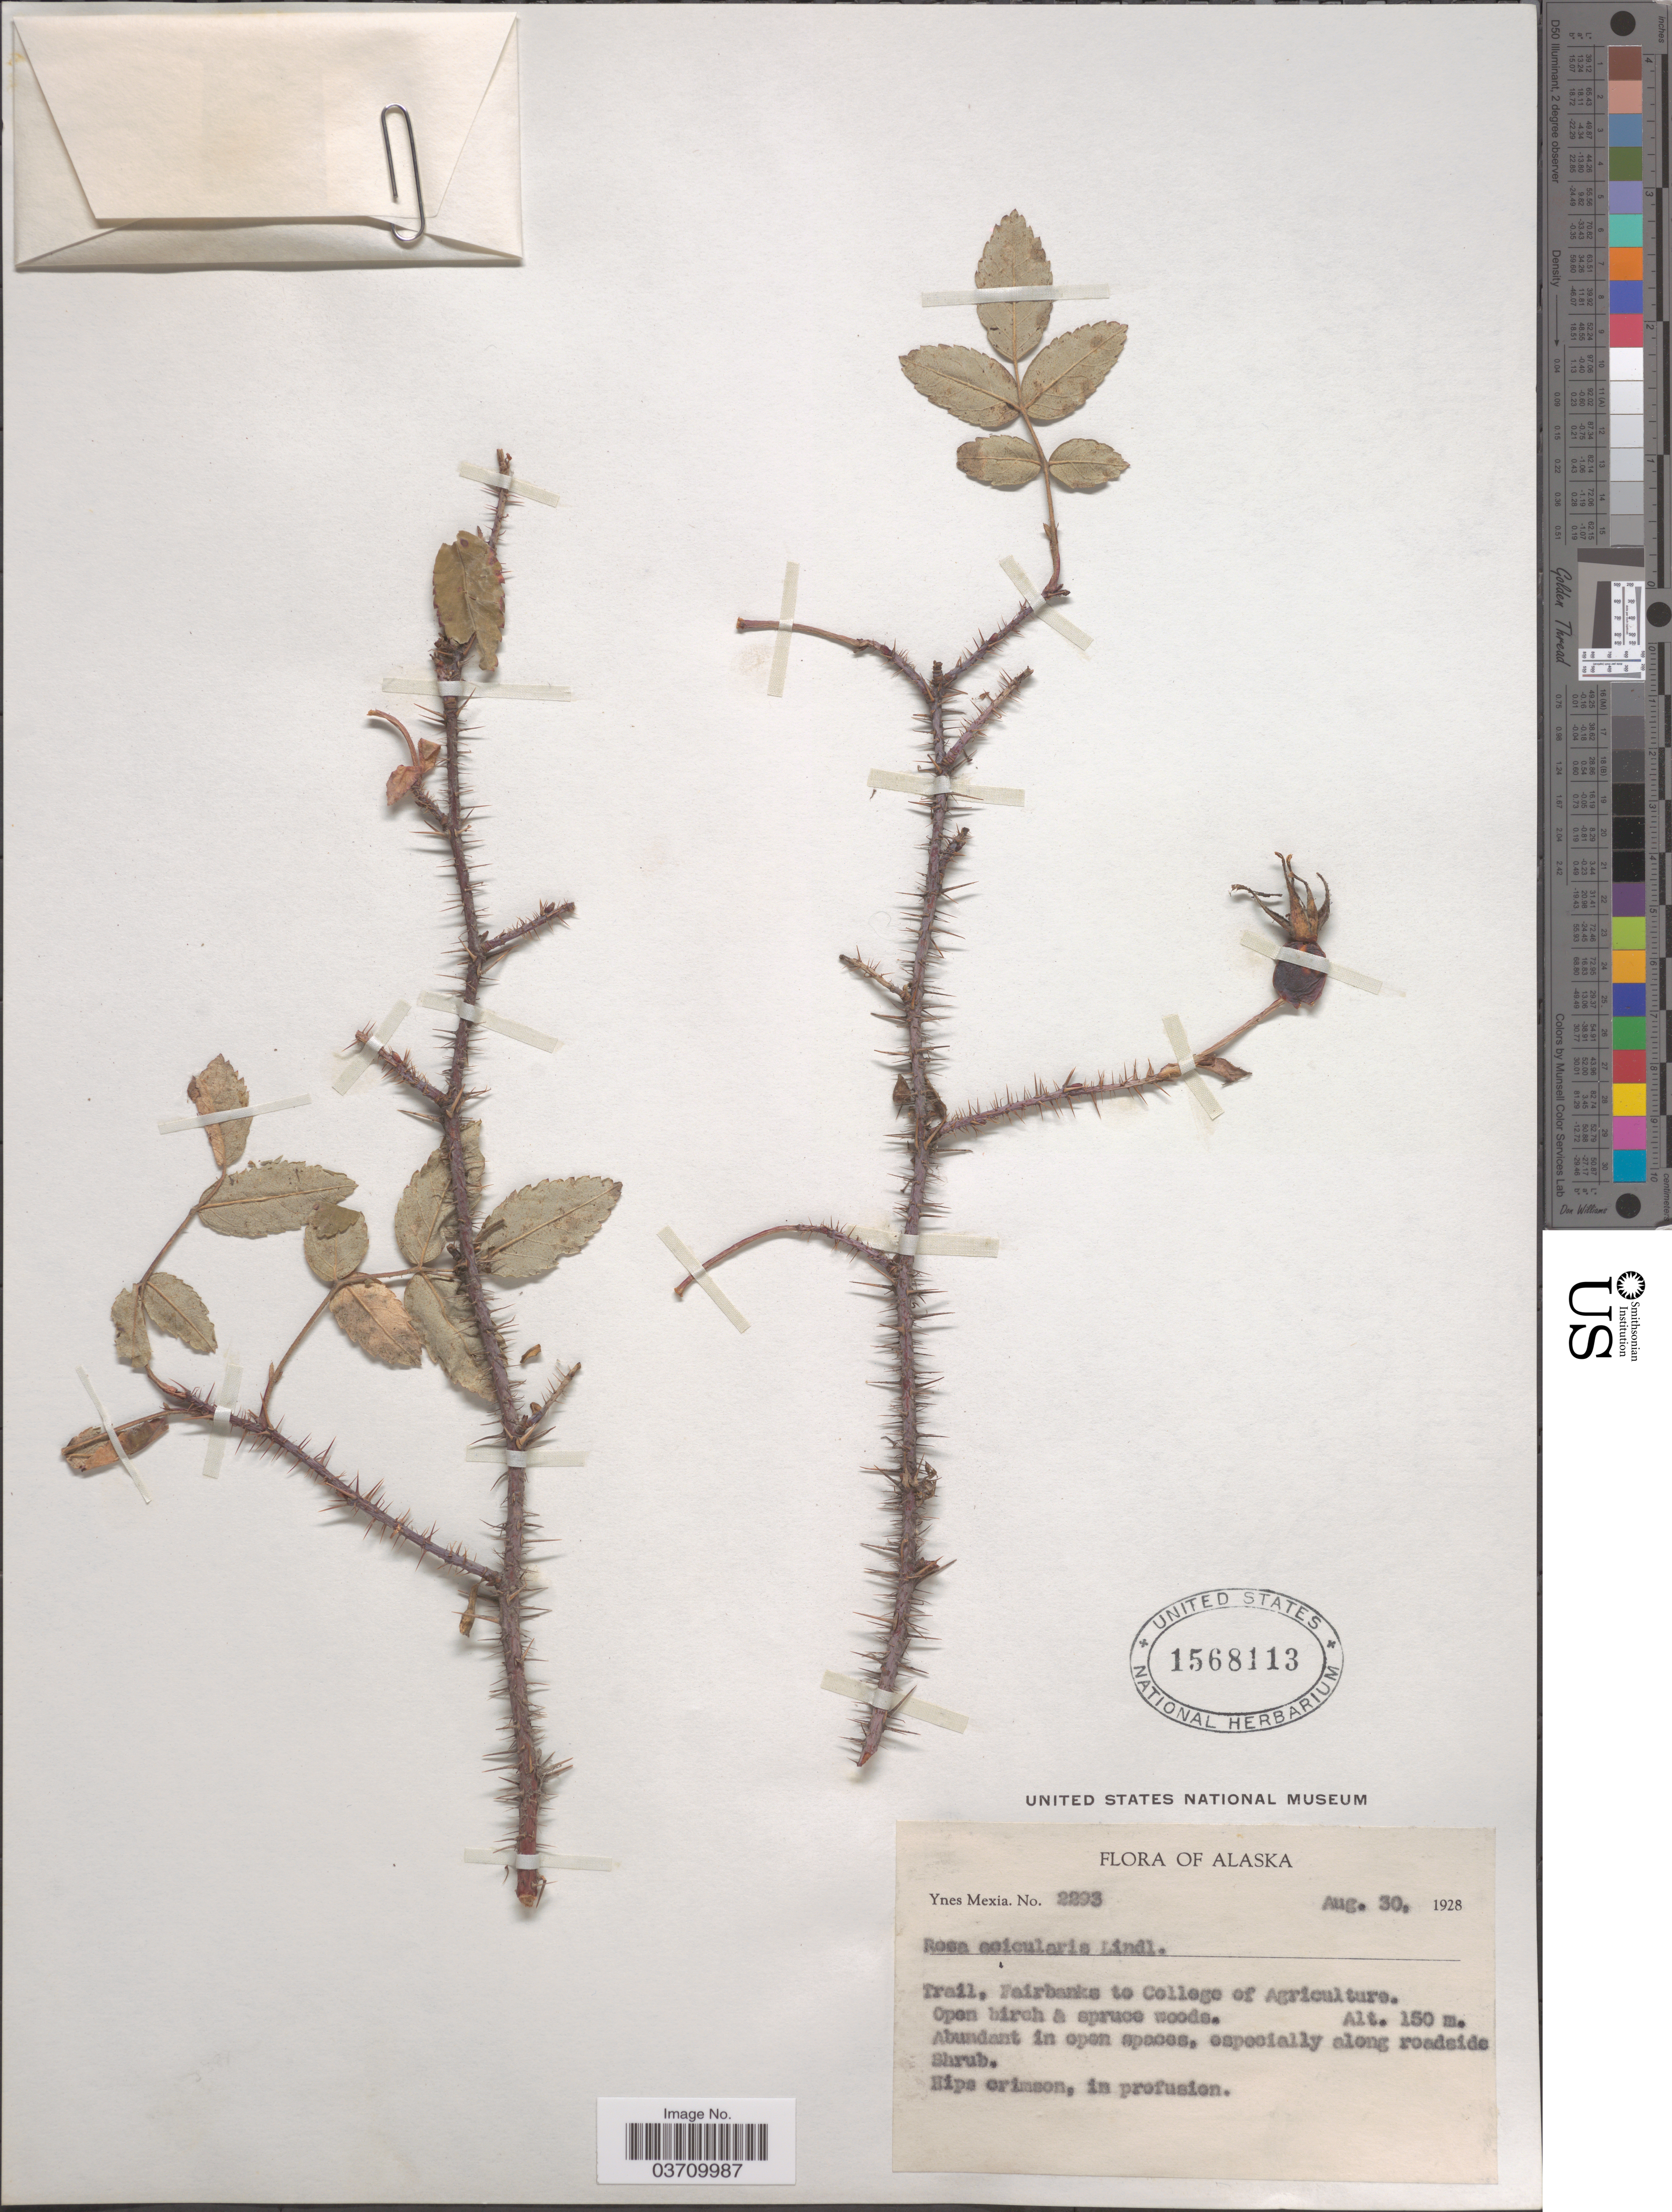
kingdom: Plantae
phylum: Tracheophyta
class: Magnoliopsida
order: Rosales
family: Rosaceae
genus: Rosa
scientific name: Rosa acicularis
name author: Lindl.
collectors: Y. Mexia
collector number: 2293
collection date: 1928-08-30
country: United States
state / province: Alaska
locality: Trail, Fairbanks to College of Agriculture.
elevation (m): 150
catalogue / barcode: US 1568113